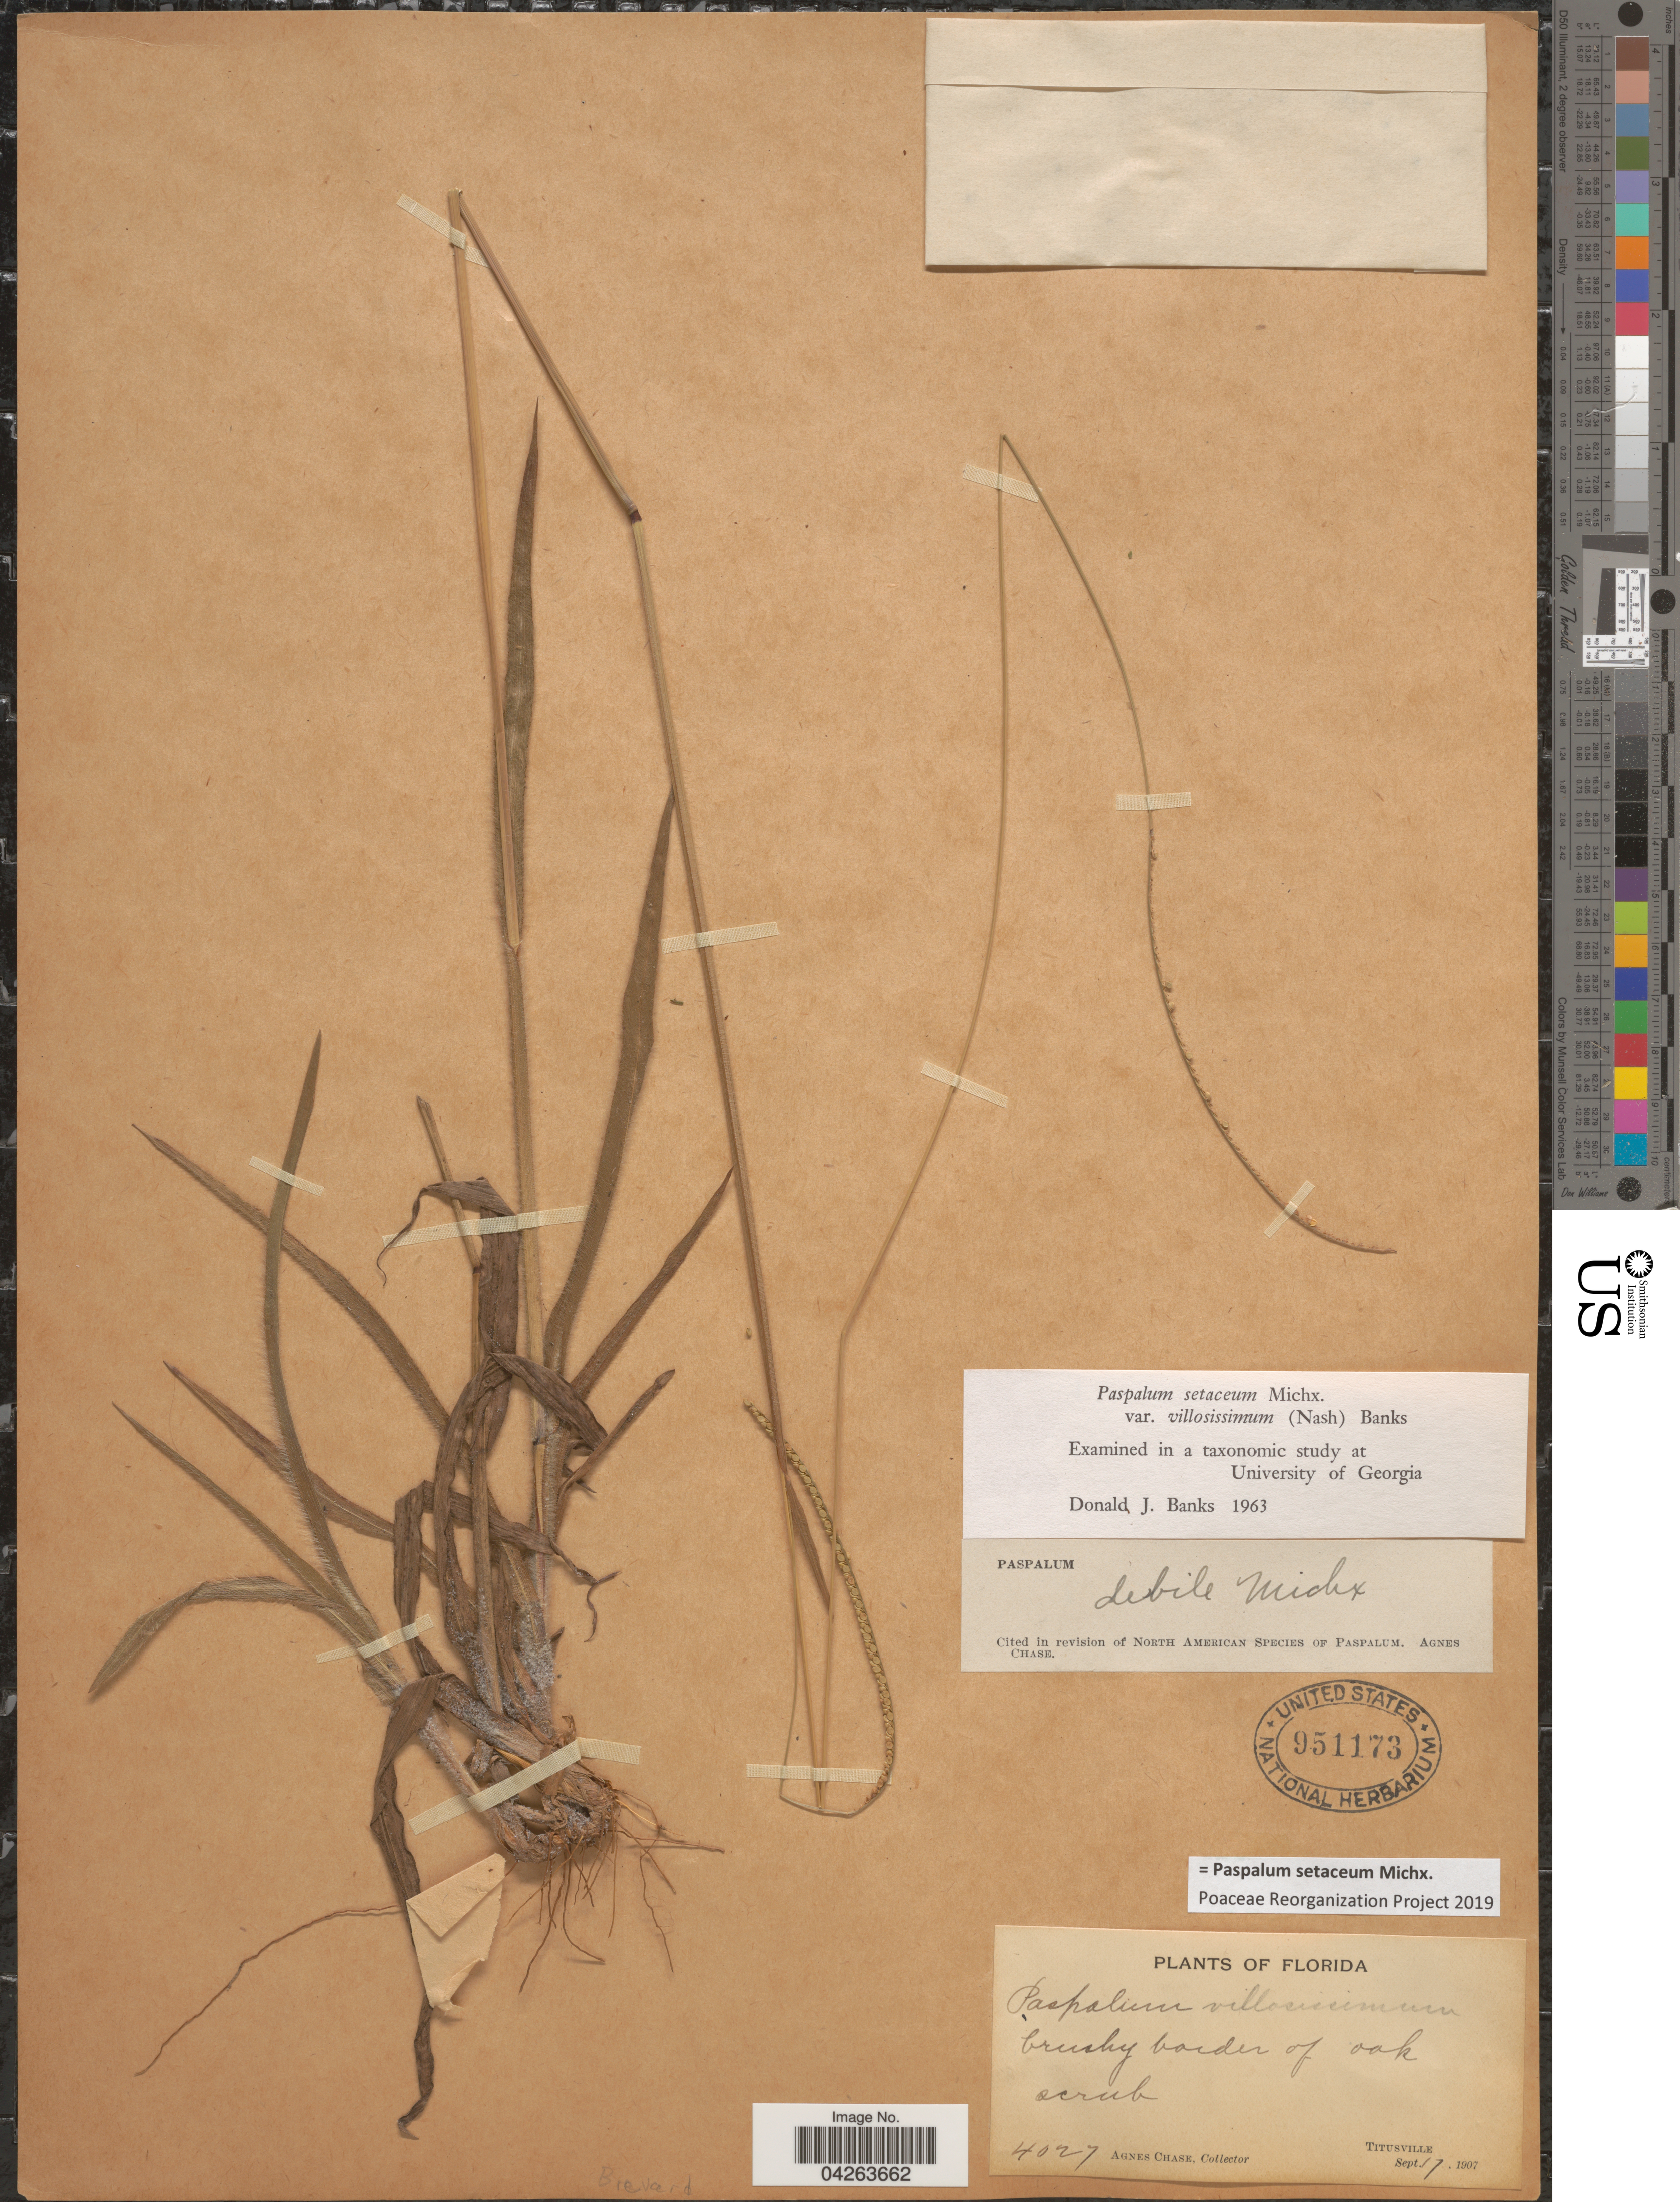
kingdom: Plantae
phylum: Tracheophyta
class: Liliopsida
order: Poales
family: Poaceae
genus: Paspalum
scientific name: Paspalum setaceum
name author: Michx.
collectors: A. Chase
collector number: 4027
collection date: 1907-09-17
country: United States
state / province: Florida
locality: Brushy border of Oak scrub. Titusville. Brevard Co.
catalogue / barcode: US 951173